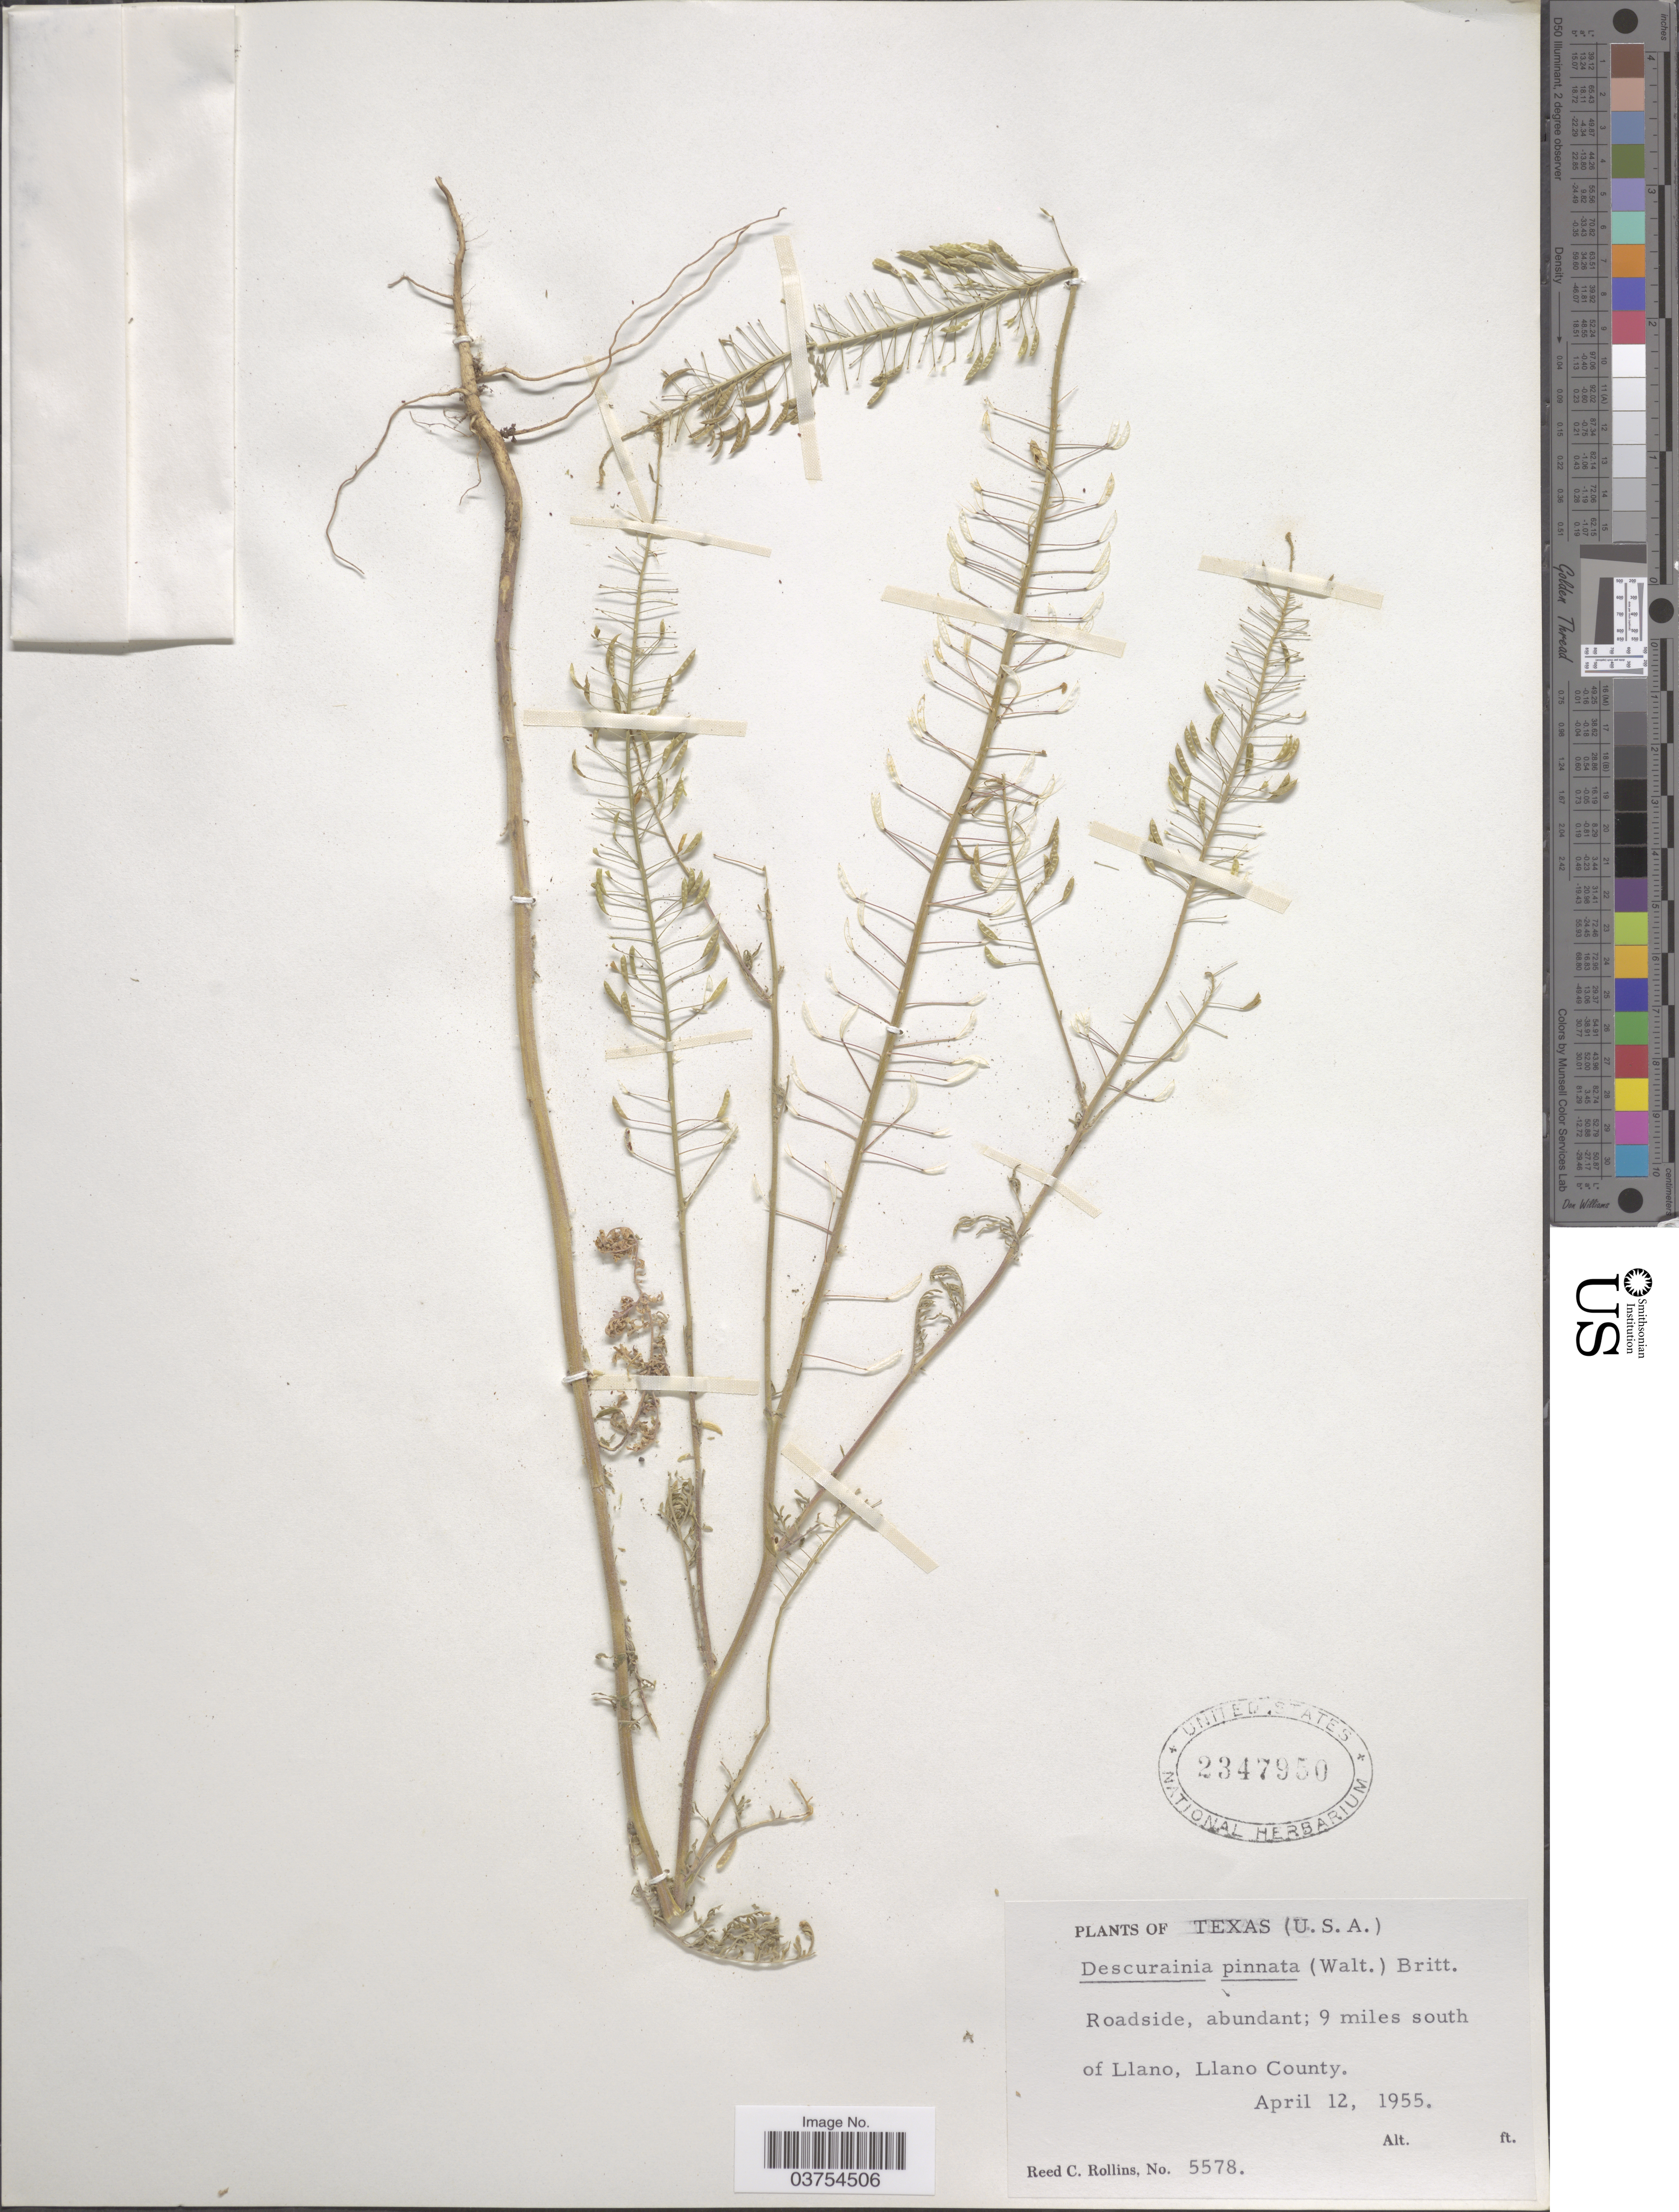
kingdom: Plantae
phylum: Tracheophyta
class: Magnoliopsida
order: Brassicales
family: Brassicaceae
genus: Descurainia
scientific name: Descurainia pinnata subsp. typica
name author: (C.A. Mey.) Detling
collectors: R. C. Rollins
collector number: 5578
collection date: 1955-04-12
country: United States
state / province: Texas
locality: Roadside, 9 miles south of Llano, Llano County.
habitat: roadside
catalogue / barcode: US 2347950